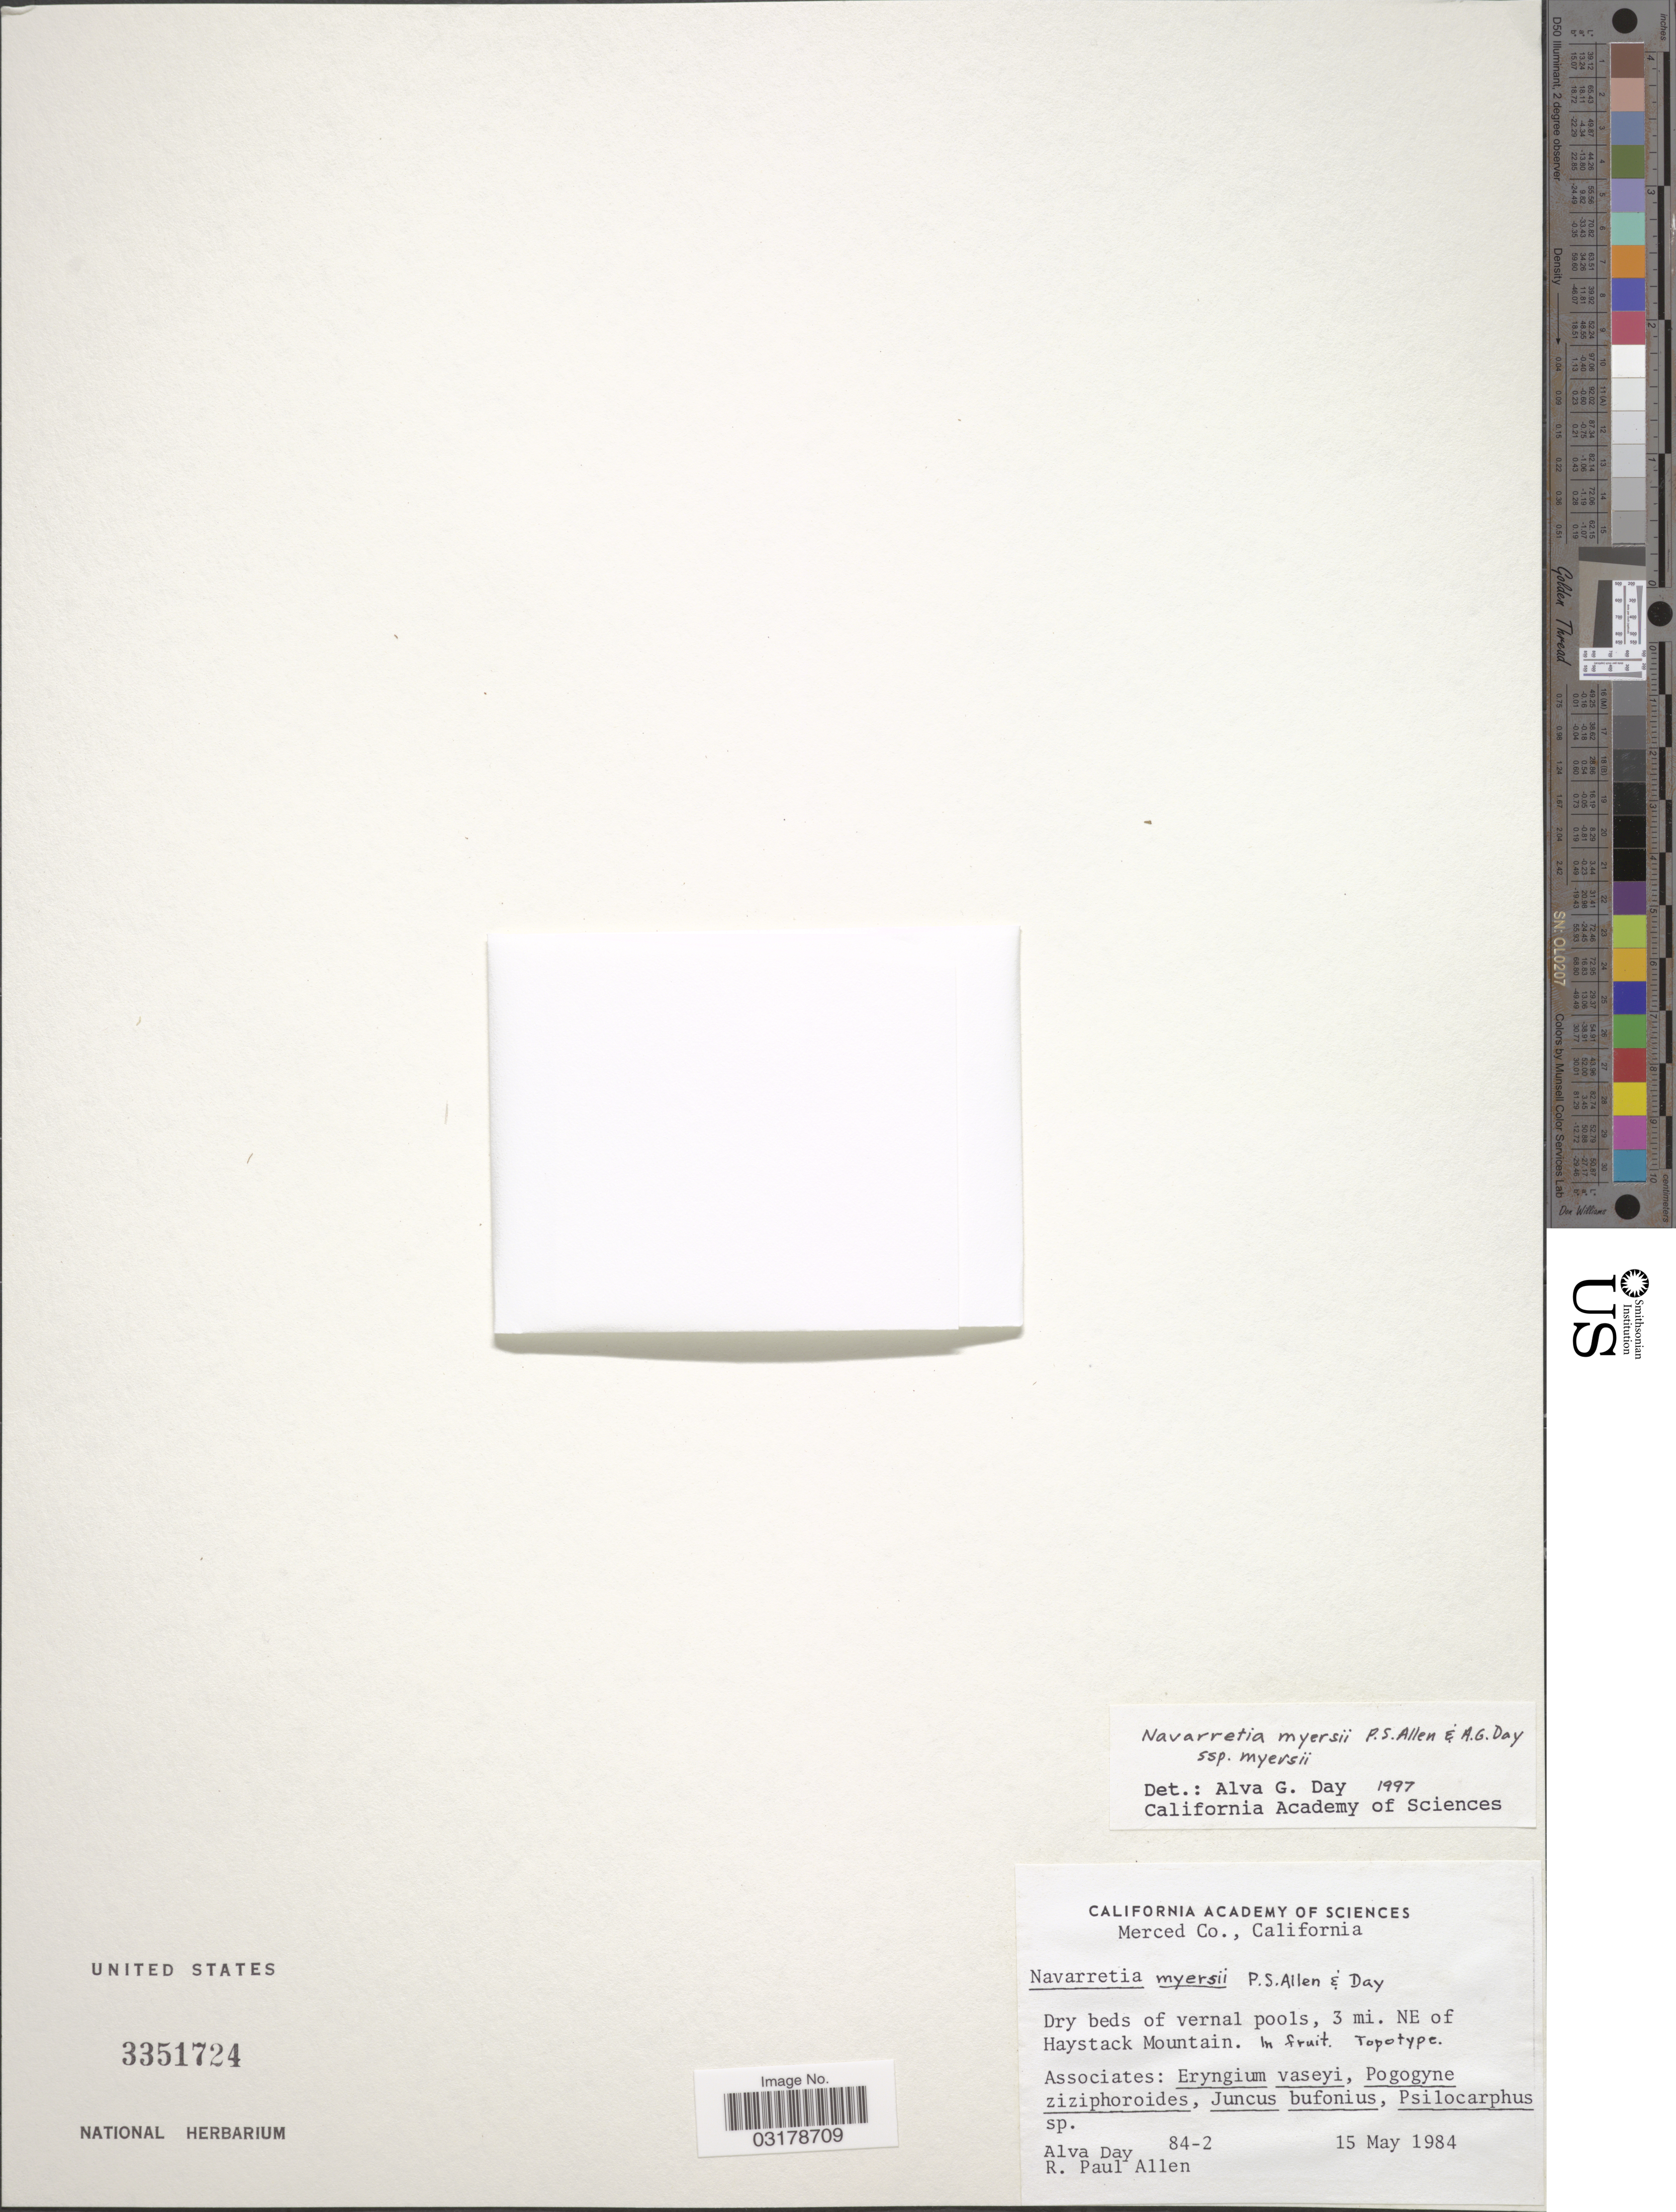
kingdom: Plantae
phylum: Tracheophyta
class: Magnoliopsida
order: Ericales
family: Polemoniaceae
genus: Navarretia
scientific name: Navarretia myersii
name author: A.G. Day & P.S. Allen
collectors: A. G. Day & R. Allen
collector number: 84-2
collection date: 1984-05-15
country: United States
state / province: California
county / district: Merced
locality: Merced Co., 3 mi. NE of Haystack Mountain.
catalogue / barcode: US 3351724